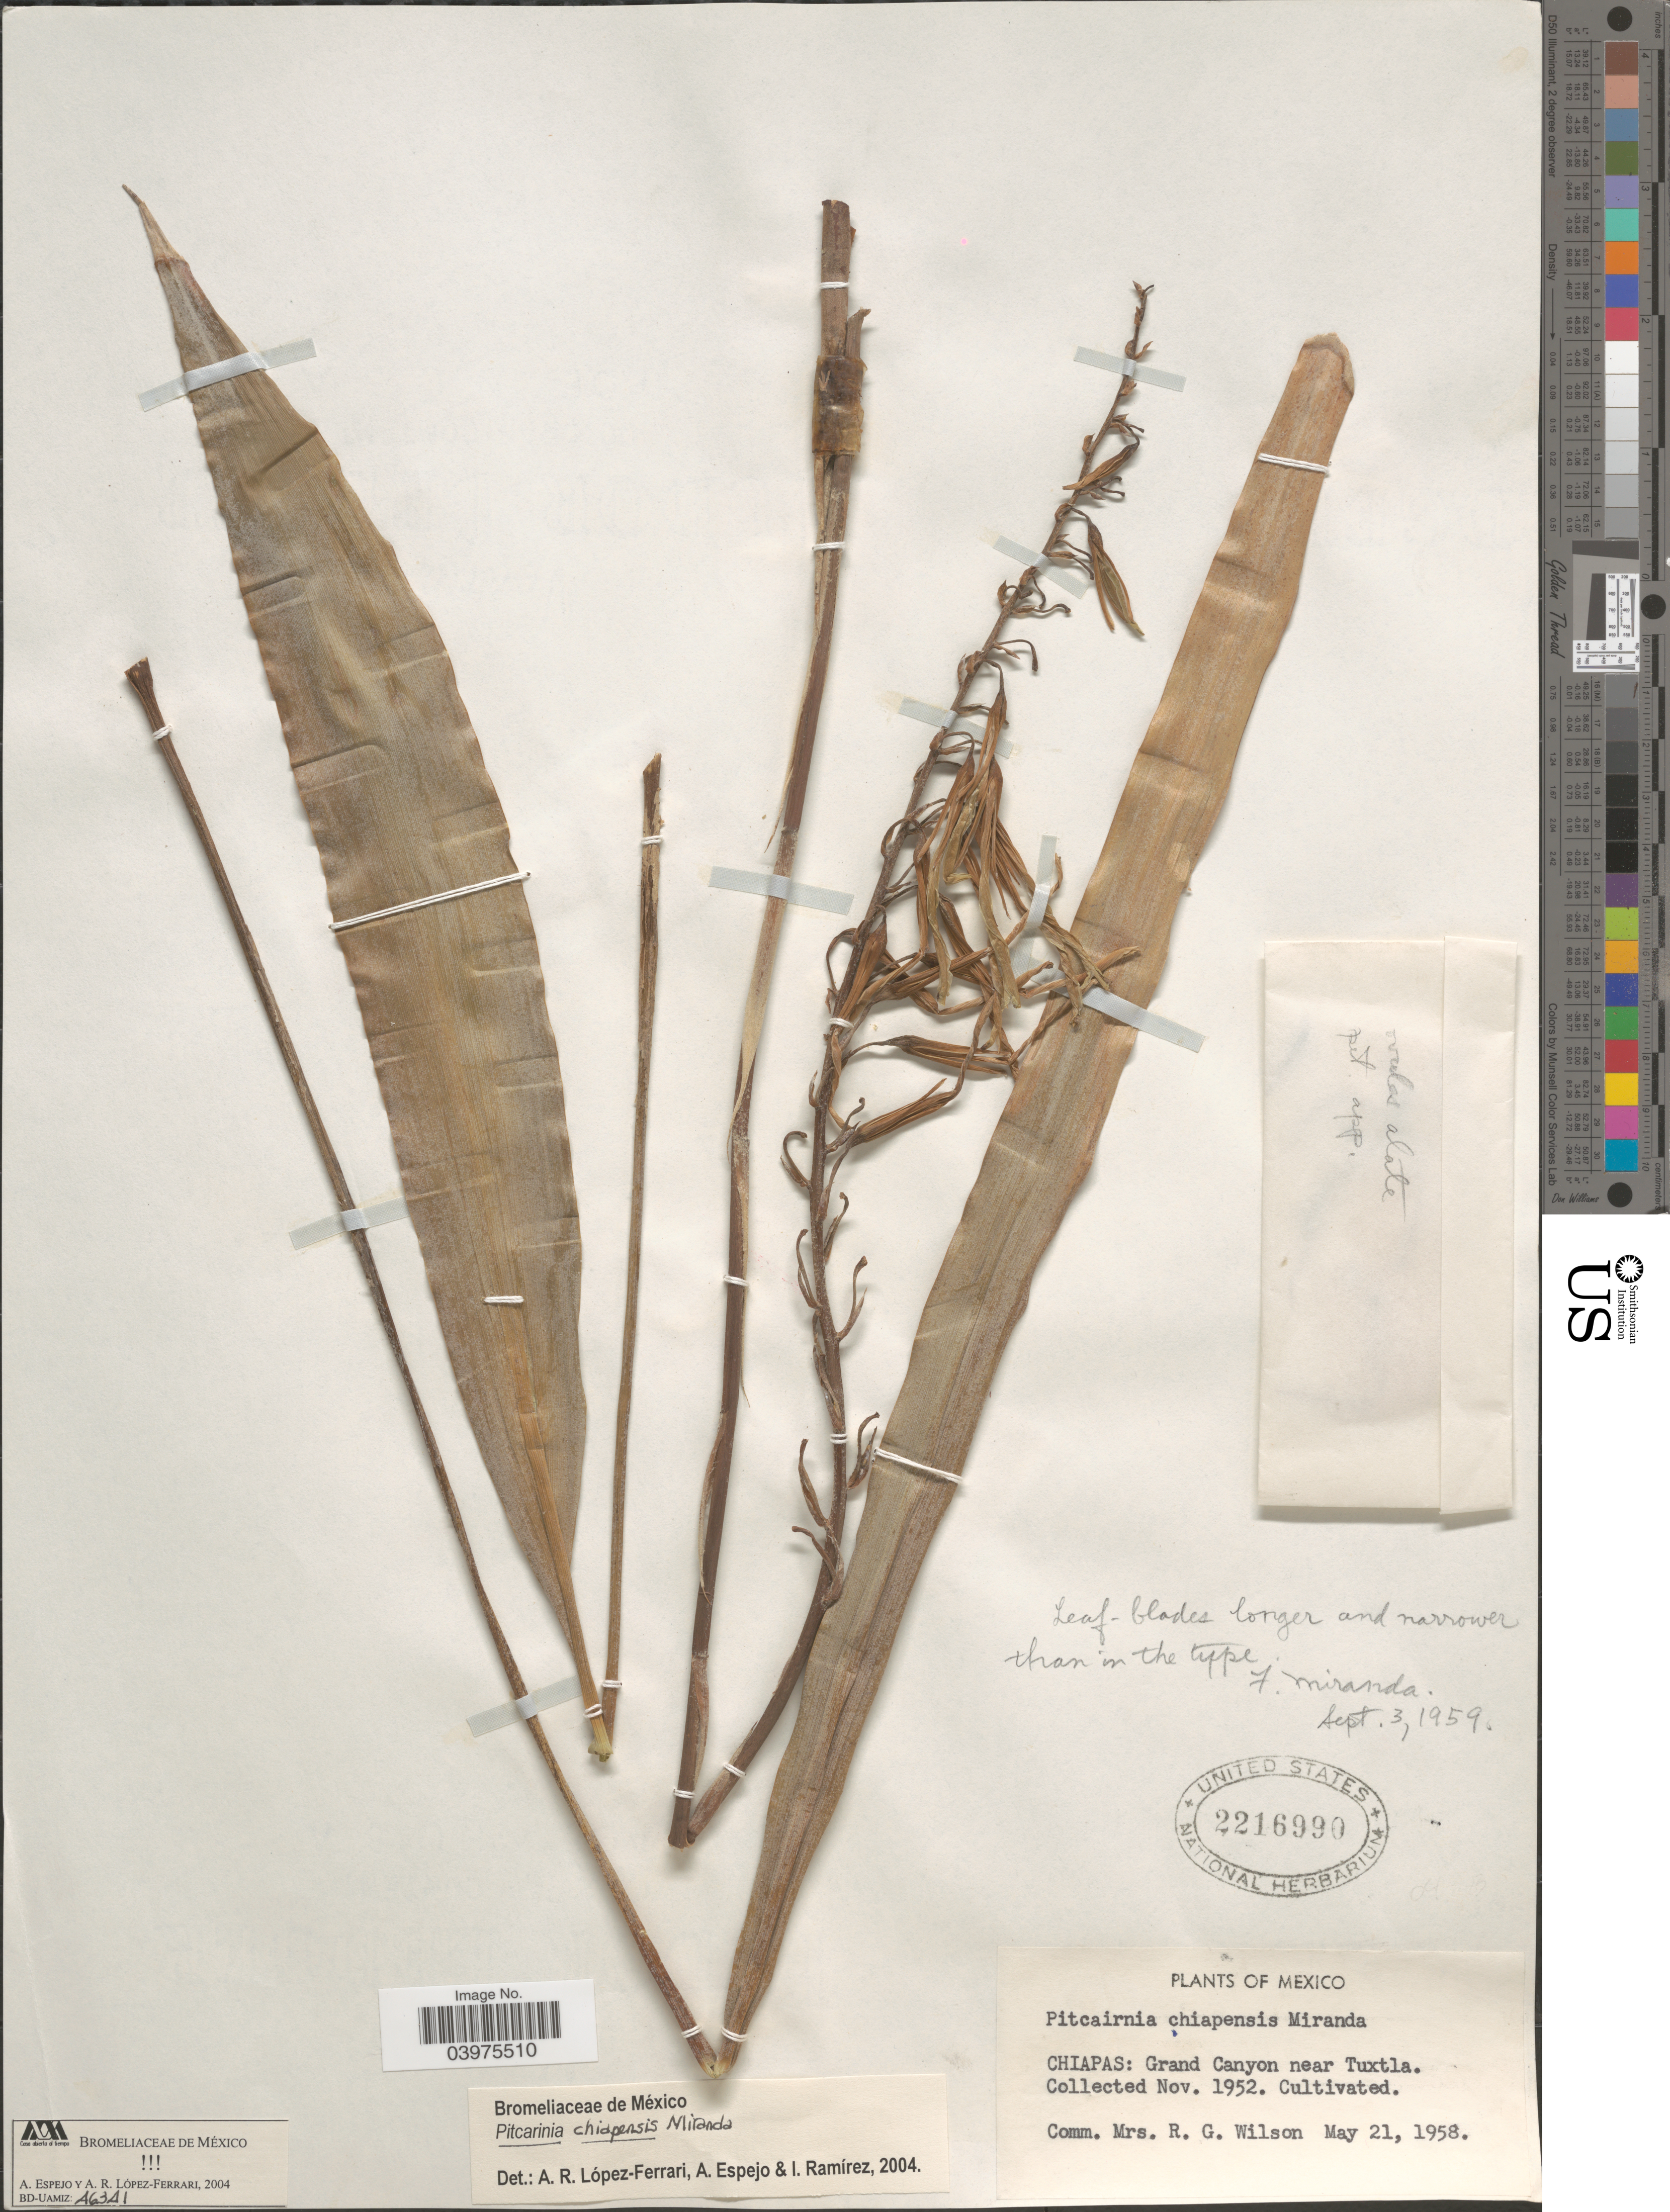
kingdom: Plantae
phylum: Tracheophyta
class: Liliopsida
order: Poales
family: Bromeliaceae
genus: Pitcairnia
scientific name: Pitcairnia chiapensis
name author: Miranda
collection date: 1952-11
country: Mexico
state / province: Chiapas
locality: Grand Canyon near Tuxtla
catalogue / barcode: US 2216990